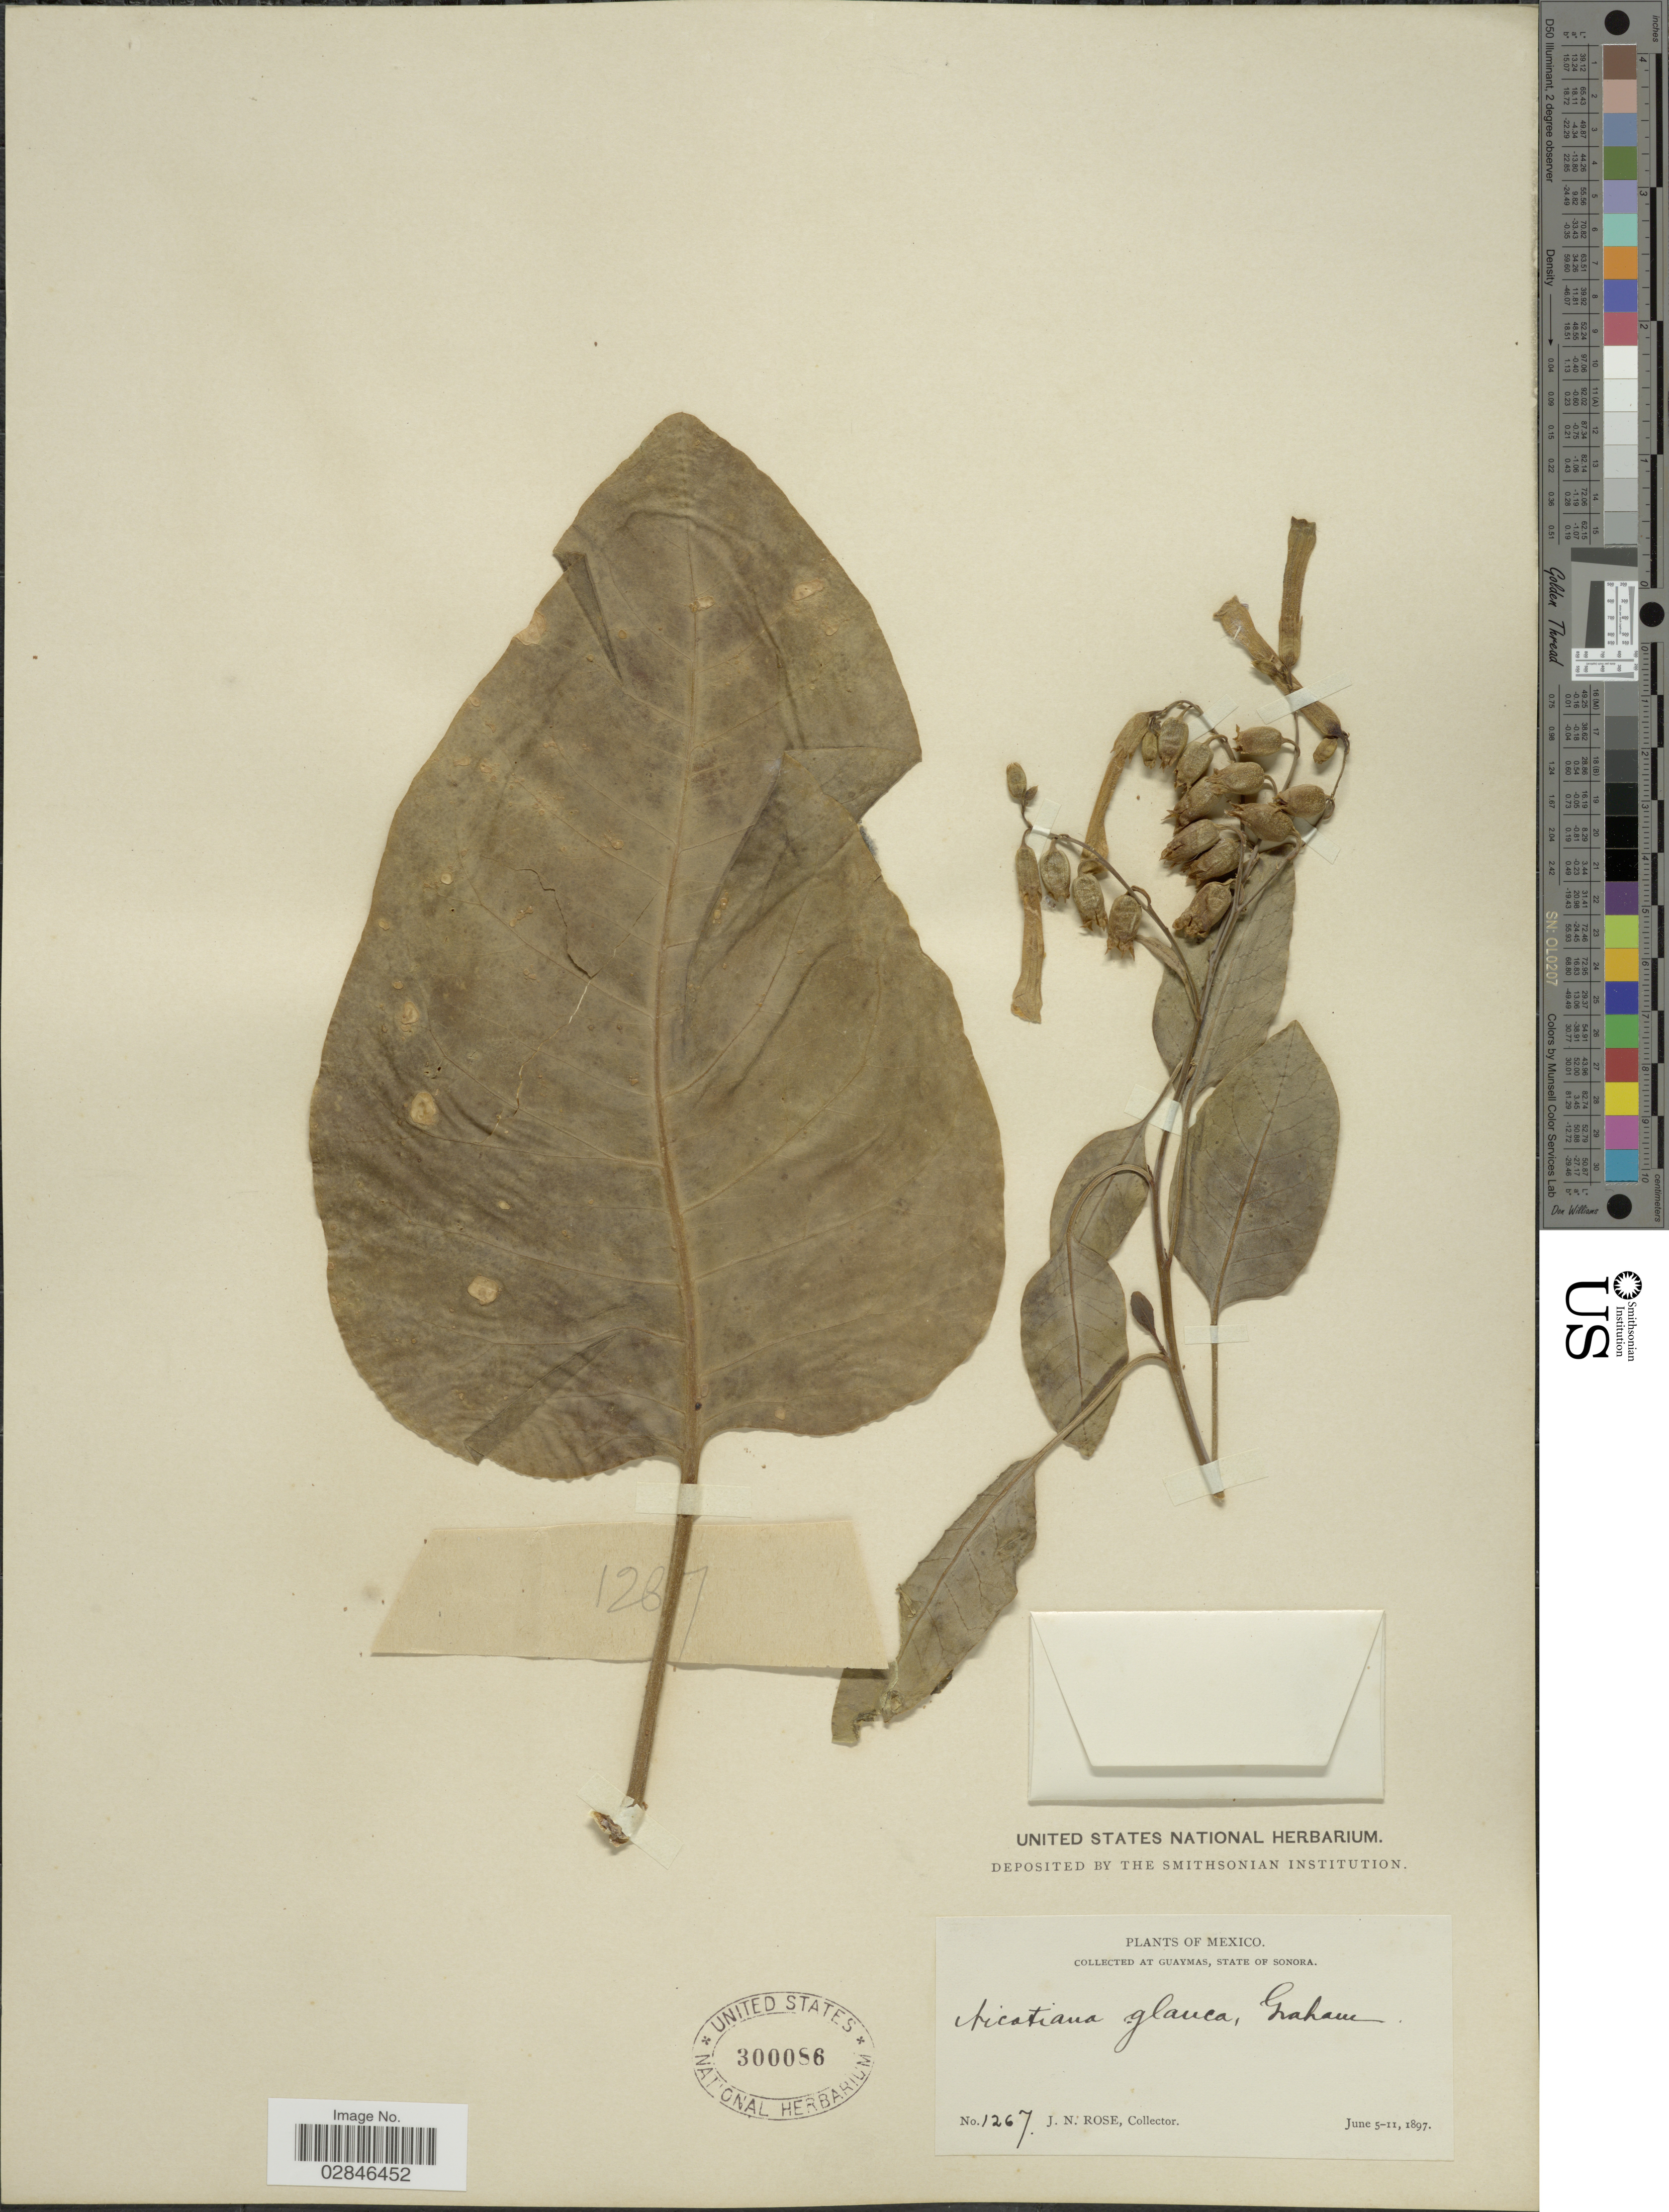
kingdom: Plantae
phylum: Tracheophyta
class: Magnoliopsida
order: Solanales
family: Solanaceae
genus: Nicotiana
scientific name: Nicotiana glauca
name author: Graham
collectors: J. N. Rose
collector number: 1267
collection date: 1897-06-05/1897-06-11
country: Mexico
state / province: Sonora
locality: At Guaymas.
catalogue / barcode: US 300086